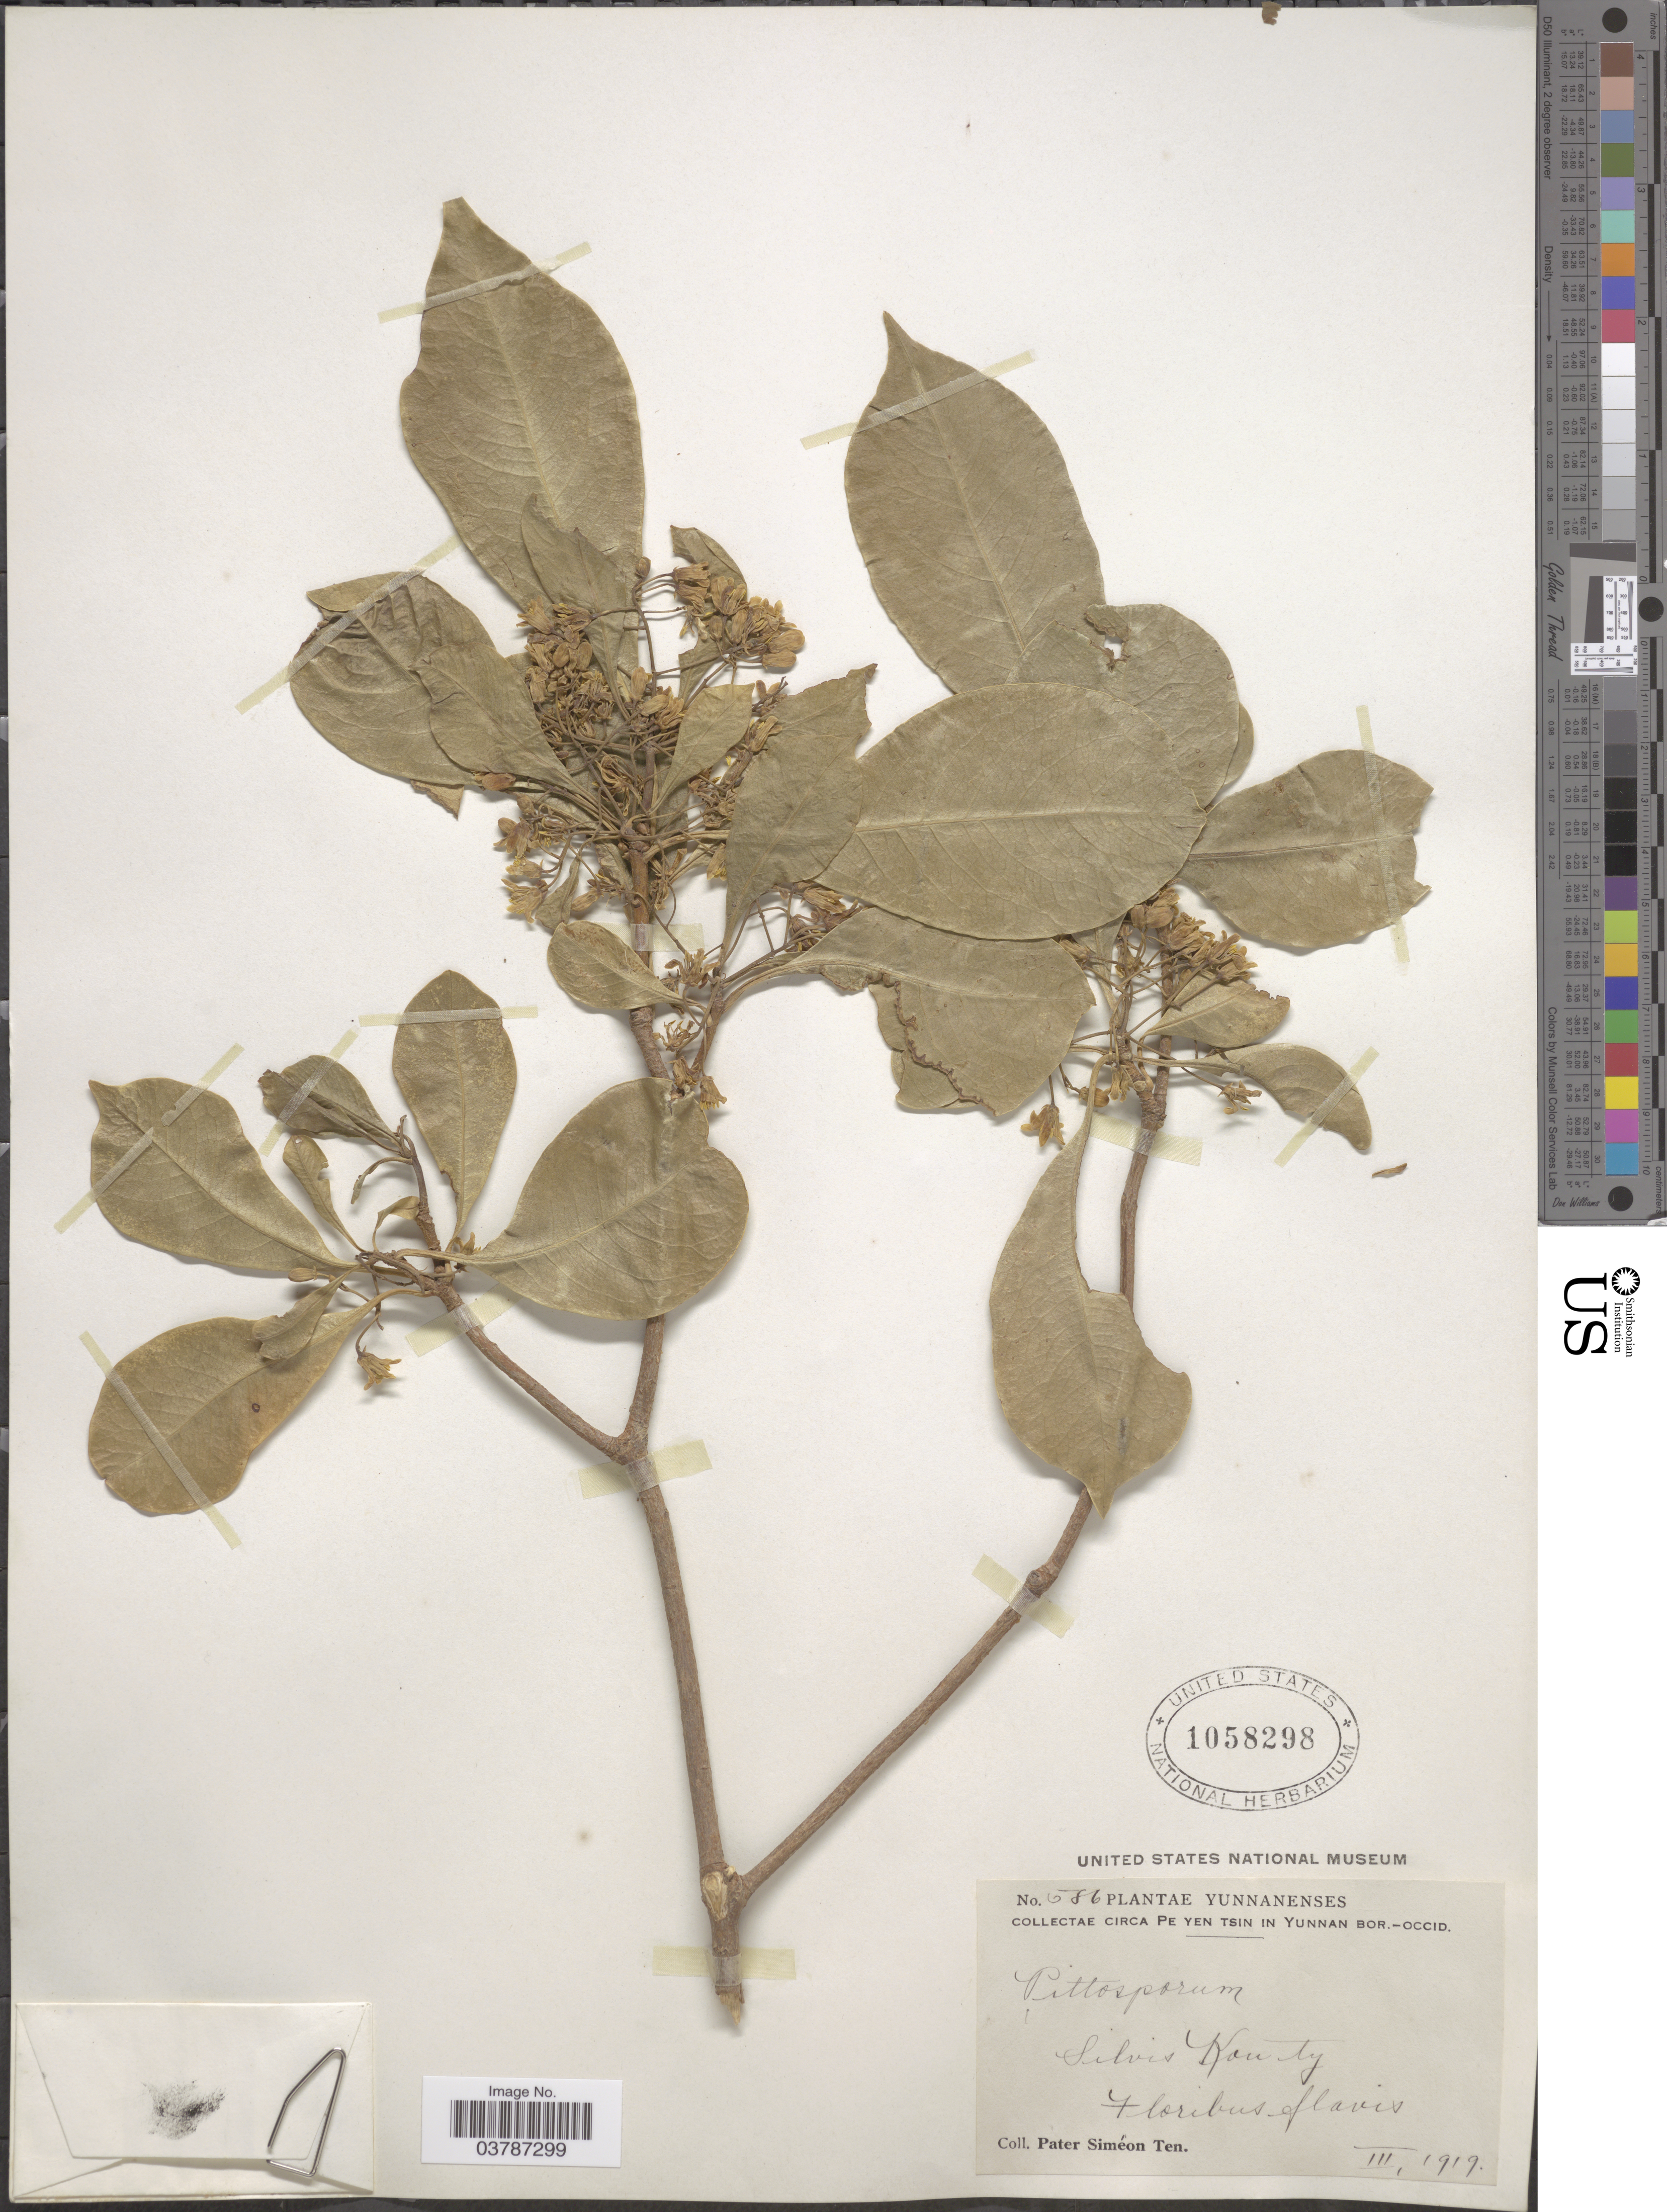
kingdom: Plantae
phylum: Tracheophyta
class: Magnoliopsida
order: Apiales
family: Pittosporaceae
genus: Pittosporum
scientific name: Pittosporum sp.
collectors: P. S. Ten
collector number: G86*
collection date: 1919-03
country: China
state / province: Yunnan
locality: Yunnanenses. Circa Pe Yen Tsin in Yunnan Bor.- occid. Silvis Kou ty.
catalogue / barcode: US 1058298